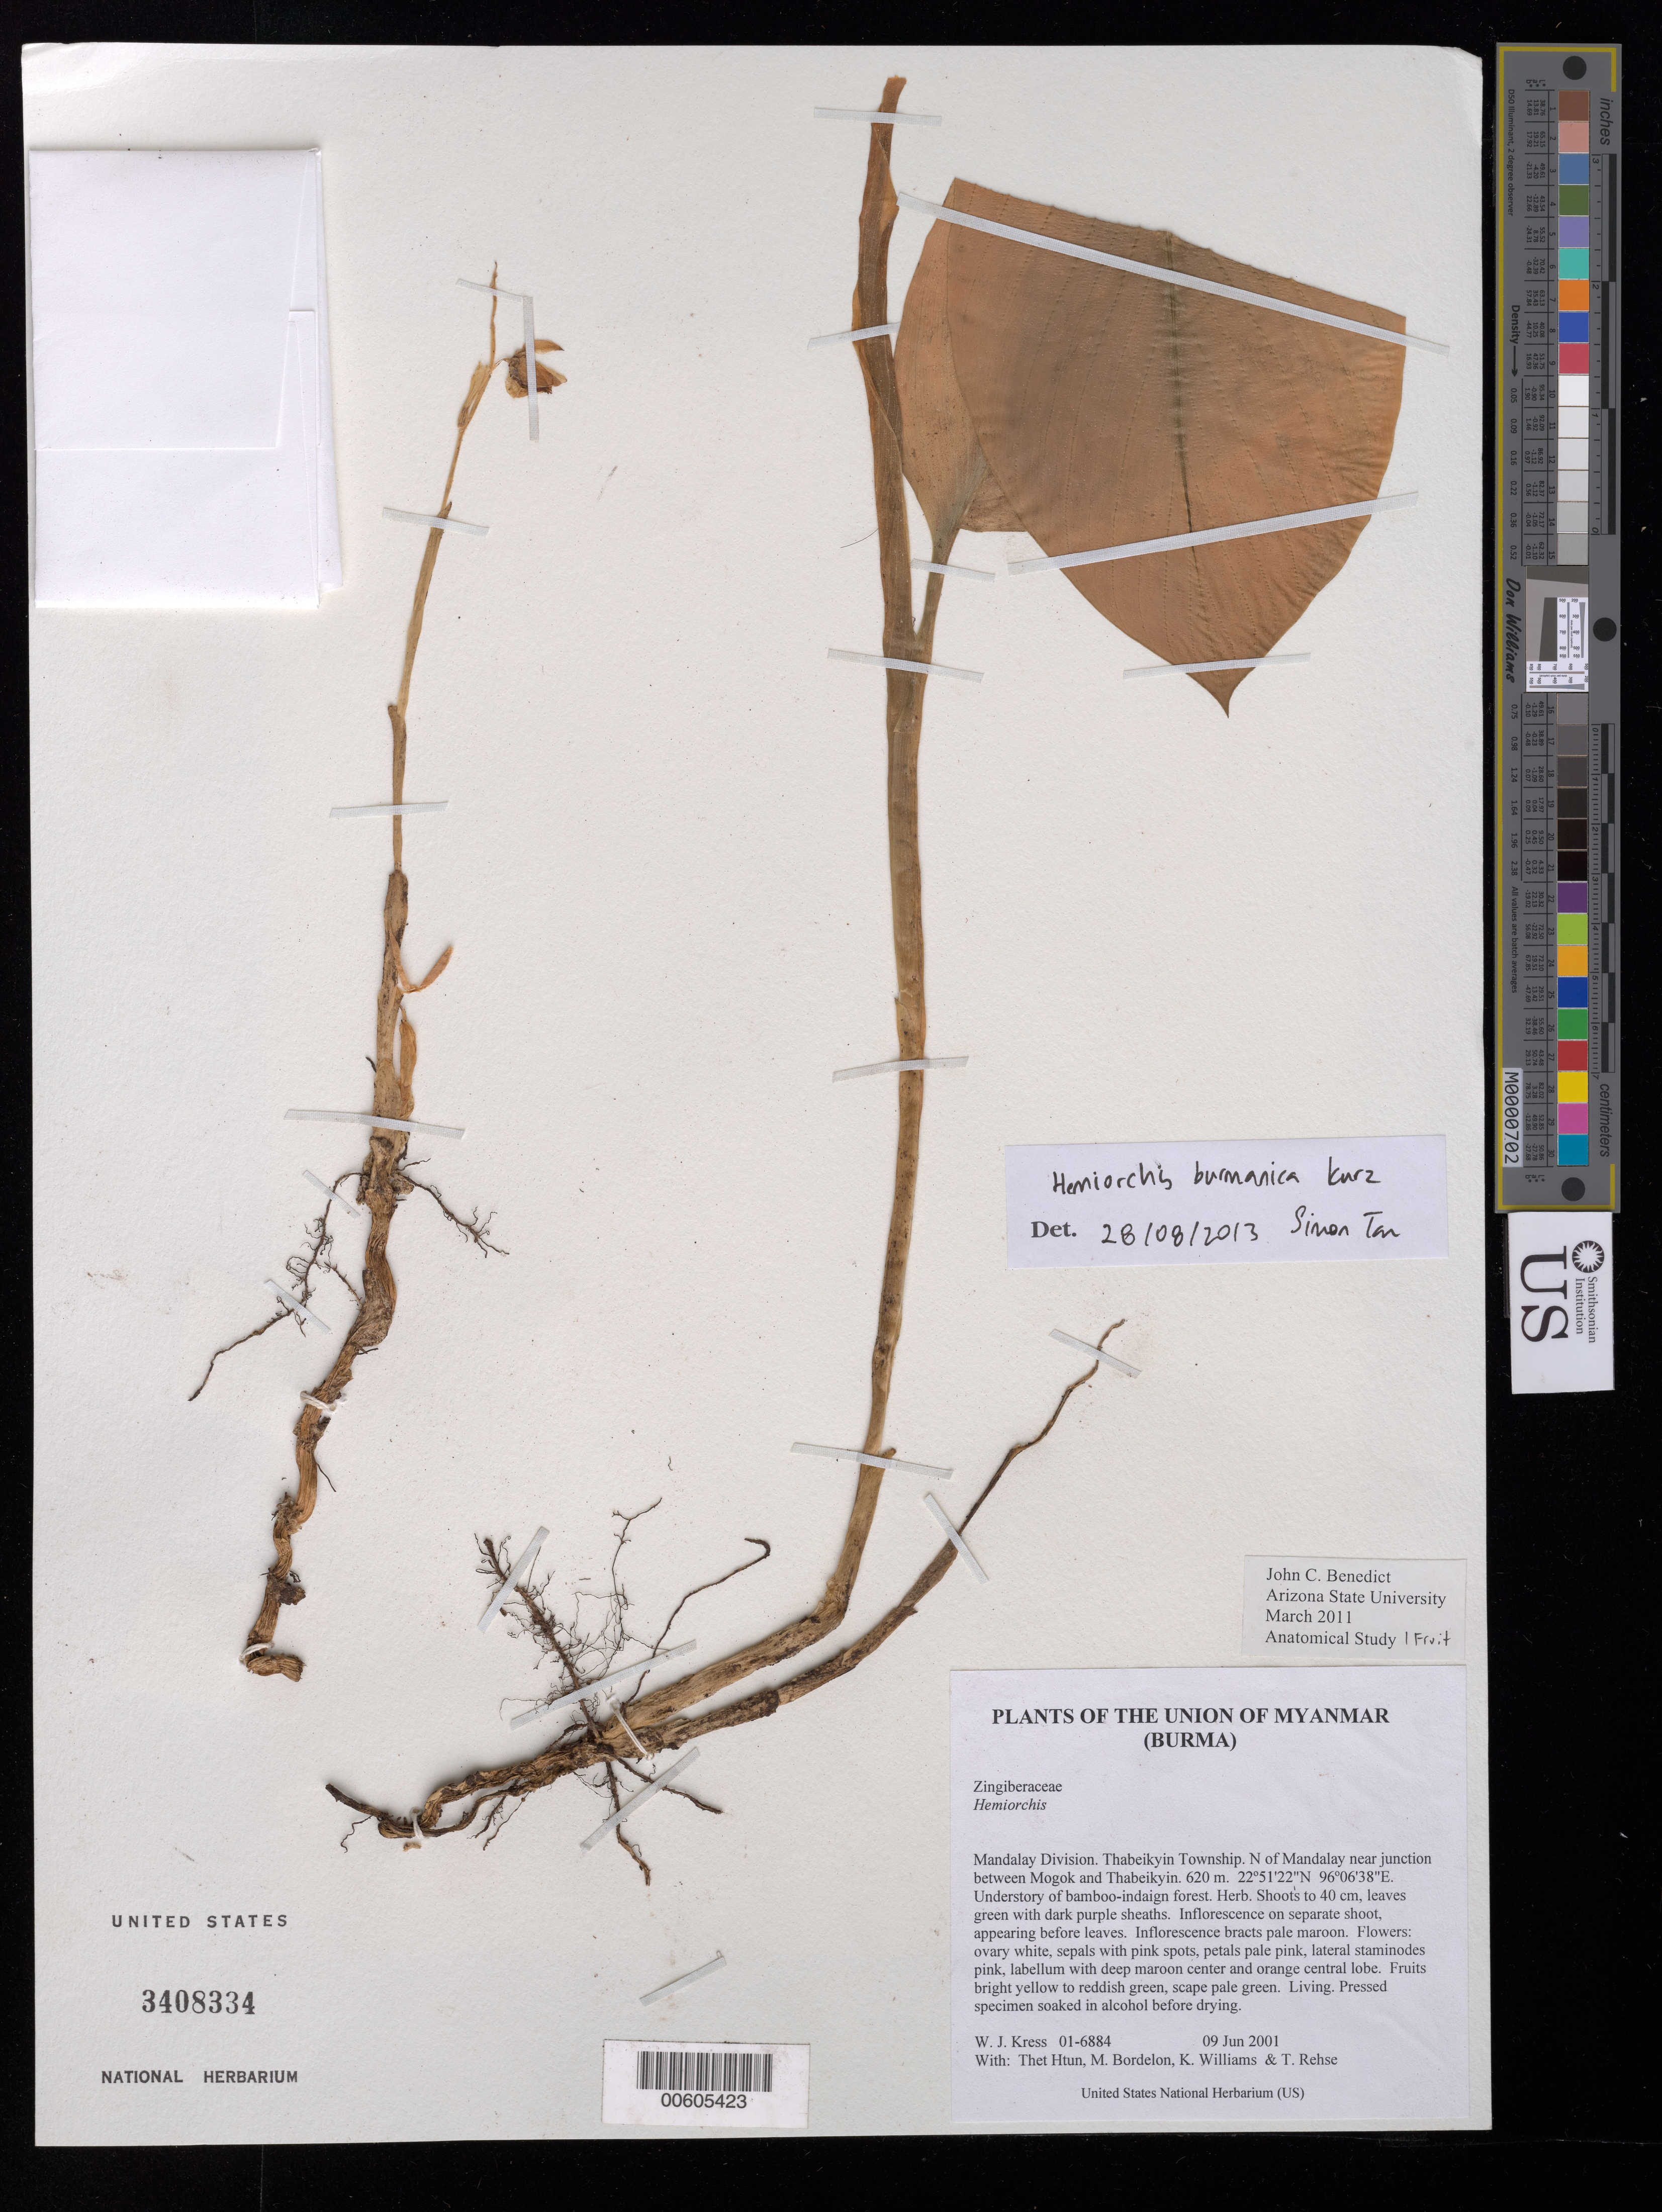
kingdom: Plantae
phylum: Tracheophyta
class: Liliopsida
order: Zingiberales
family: Zingiberaceae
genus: Hemiorchis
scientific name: Hemiorchis burmanica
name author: Kurz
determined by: Tan, Simon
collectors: W. J. Kress, Thet Htun, M. Bordelon, K. J. Williams & T. Rehse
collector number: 01-6884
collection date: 2001-06-09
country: Myanmar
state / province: Mandalay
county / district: Thabeikyin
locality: N of Mandalay near junction between Mogok and Thabeikyin.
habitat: Understory of bamboo-indaign forest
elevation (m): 620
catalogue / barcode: US 3408334